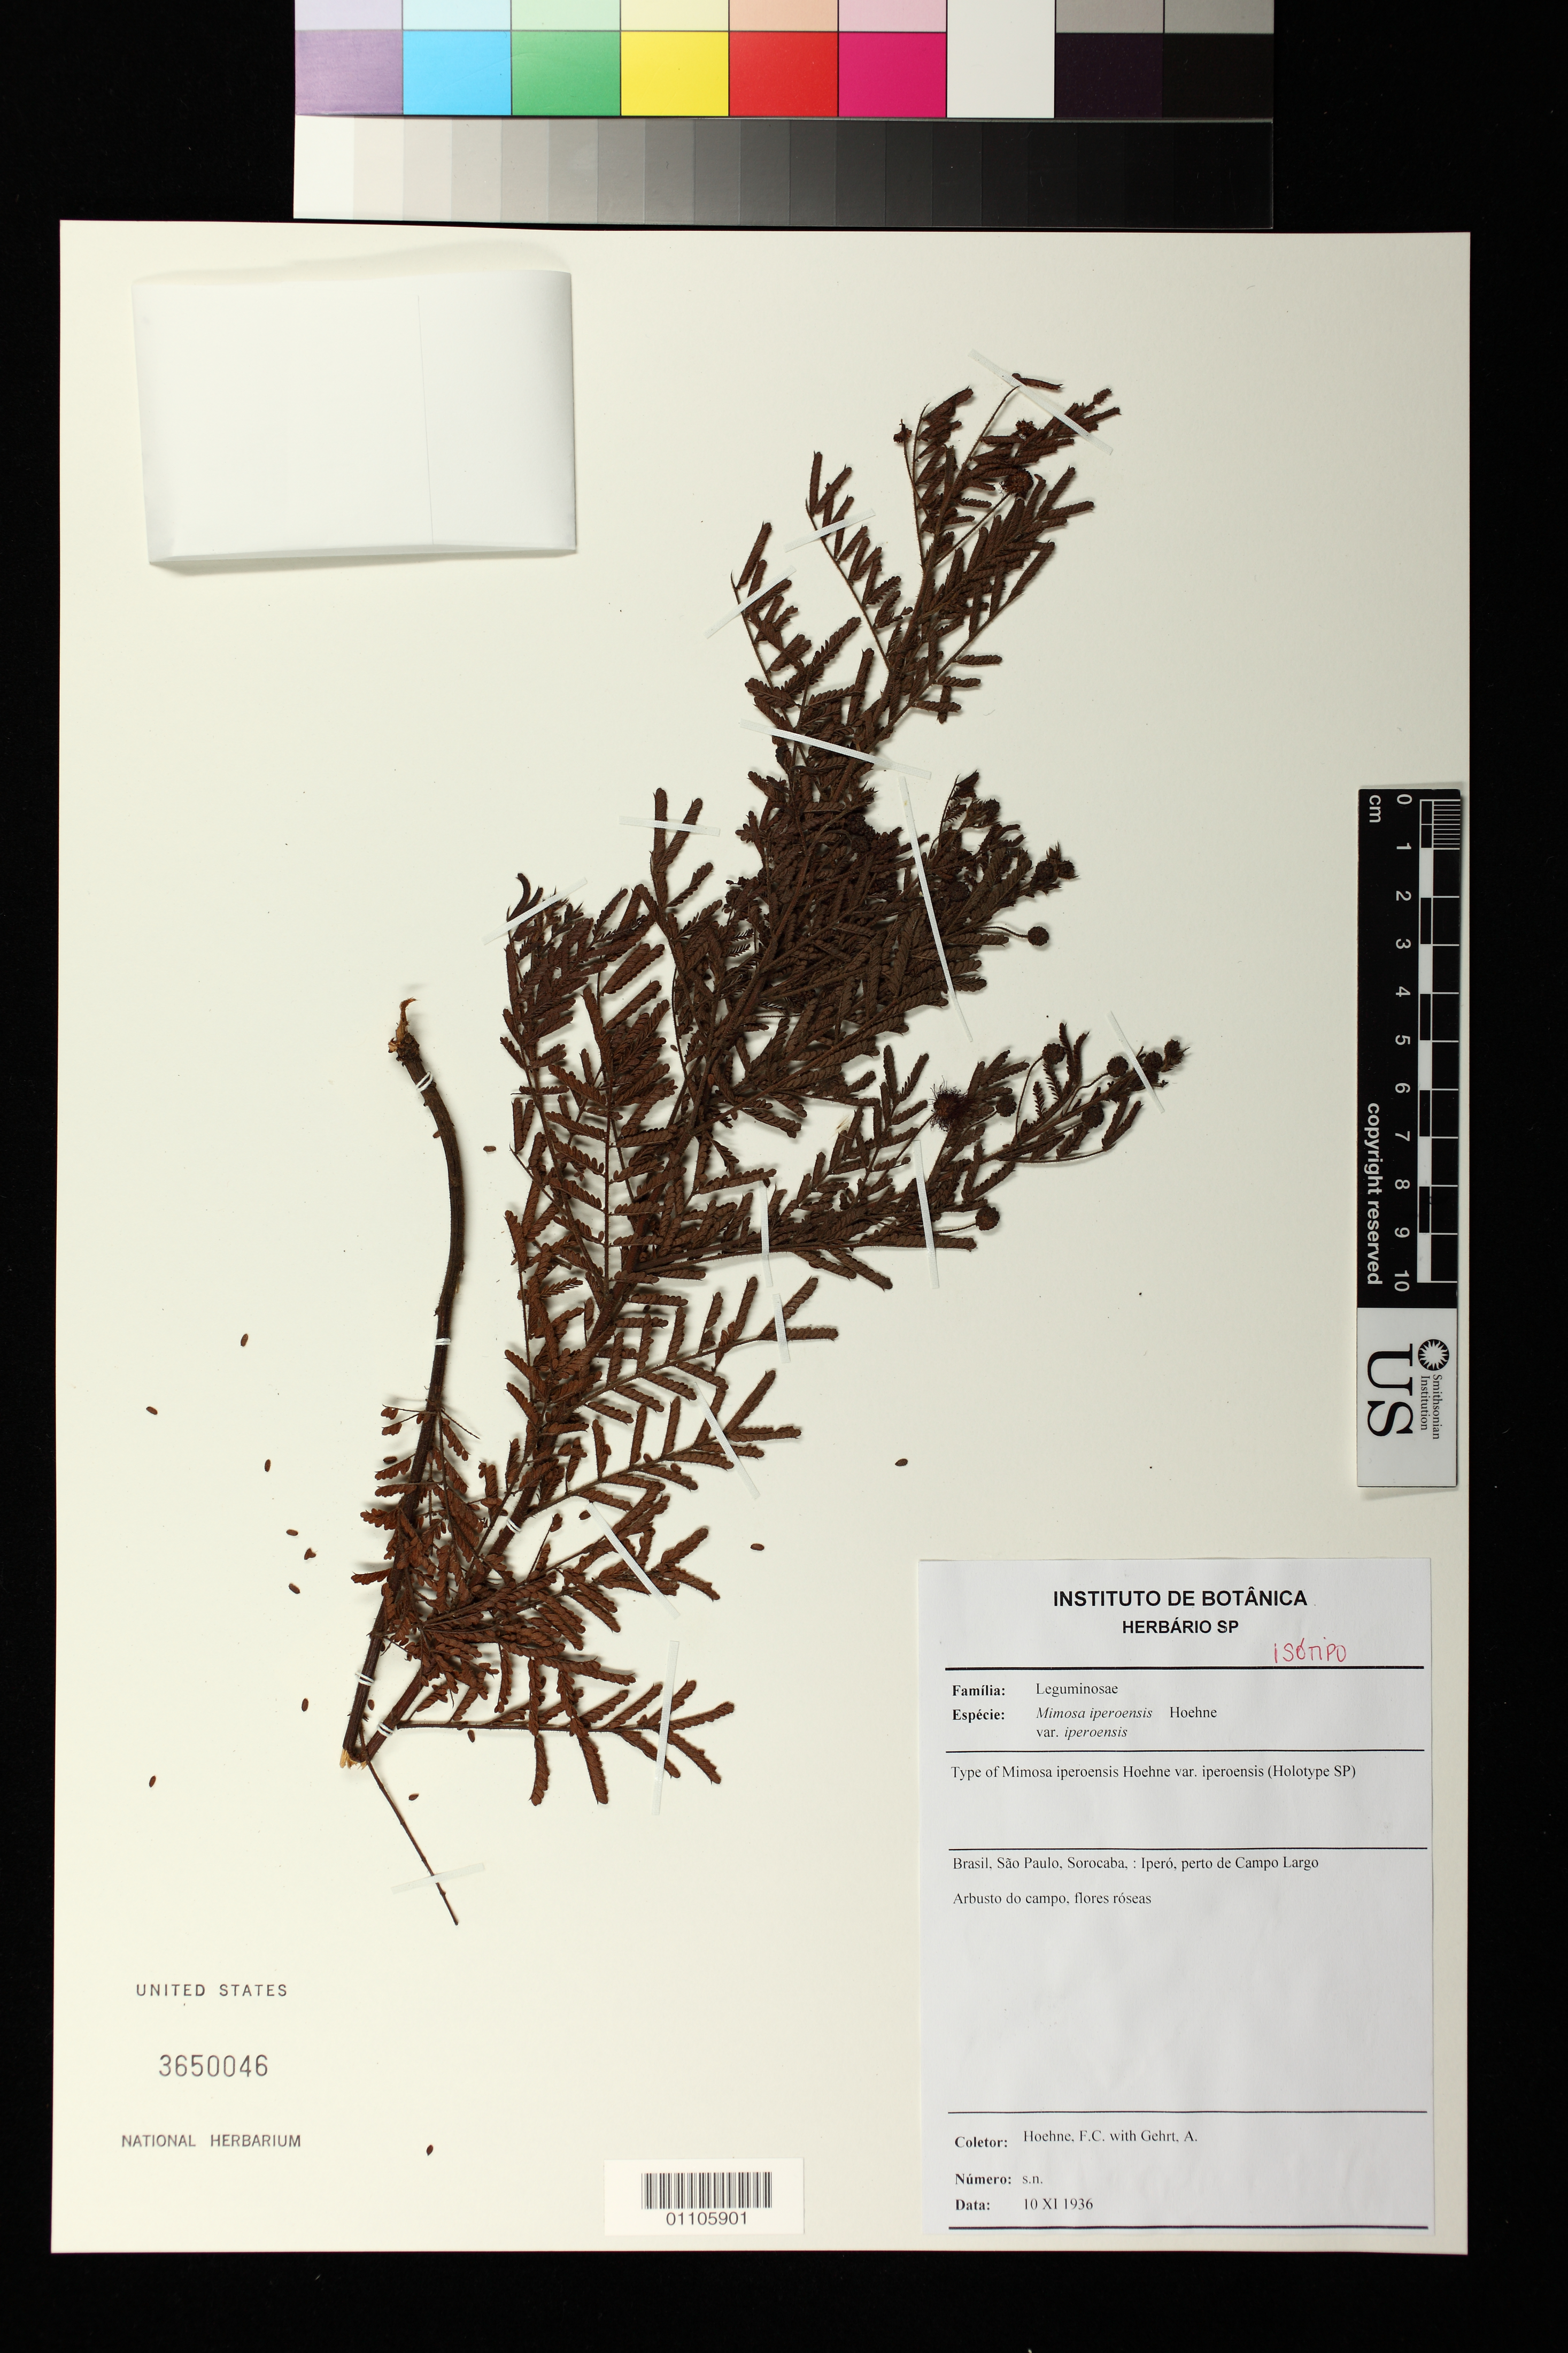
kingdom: Plantae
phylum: Tracheophyta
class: Magnoliopsida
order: Fabales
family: Fabaceae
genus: Mimosa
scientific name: Mimosa iperoensis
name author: Hoehne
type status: Isotype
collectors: F. C. Hoehne & A. Gehrt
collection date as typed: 10 Nov 1936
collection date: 1936-11-10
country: Brazil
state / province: São Paulo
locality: Estado de São Paulo: Iperó, perto de Campo Largo, Municípo de Sorocaba.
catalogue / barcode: US 3650046